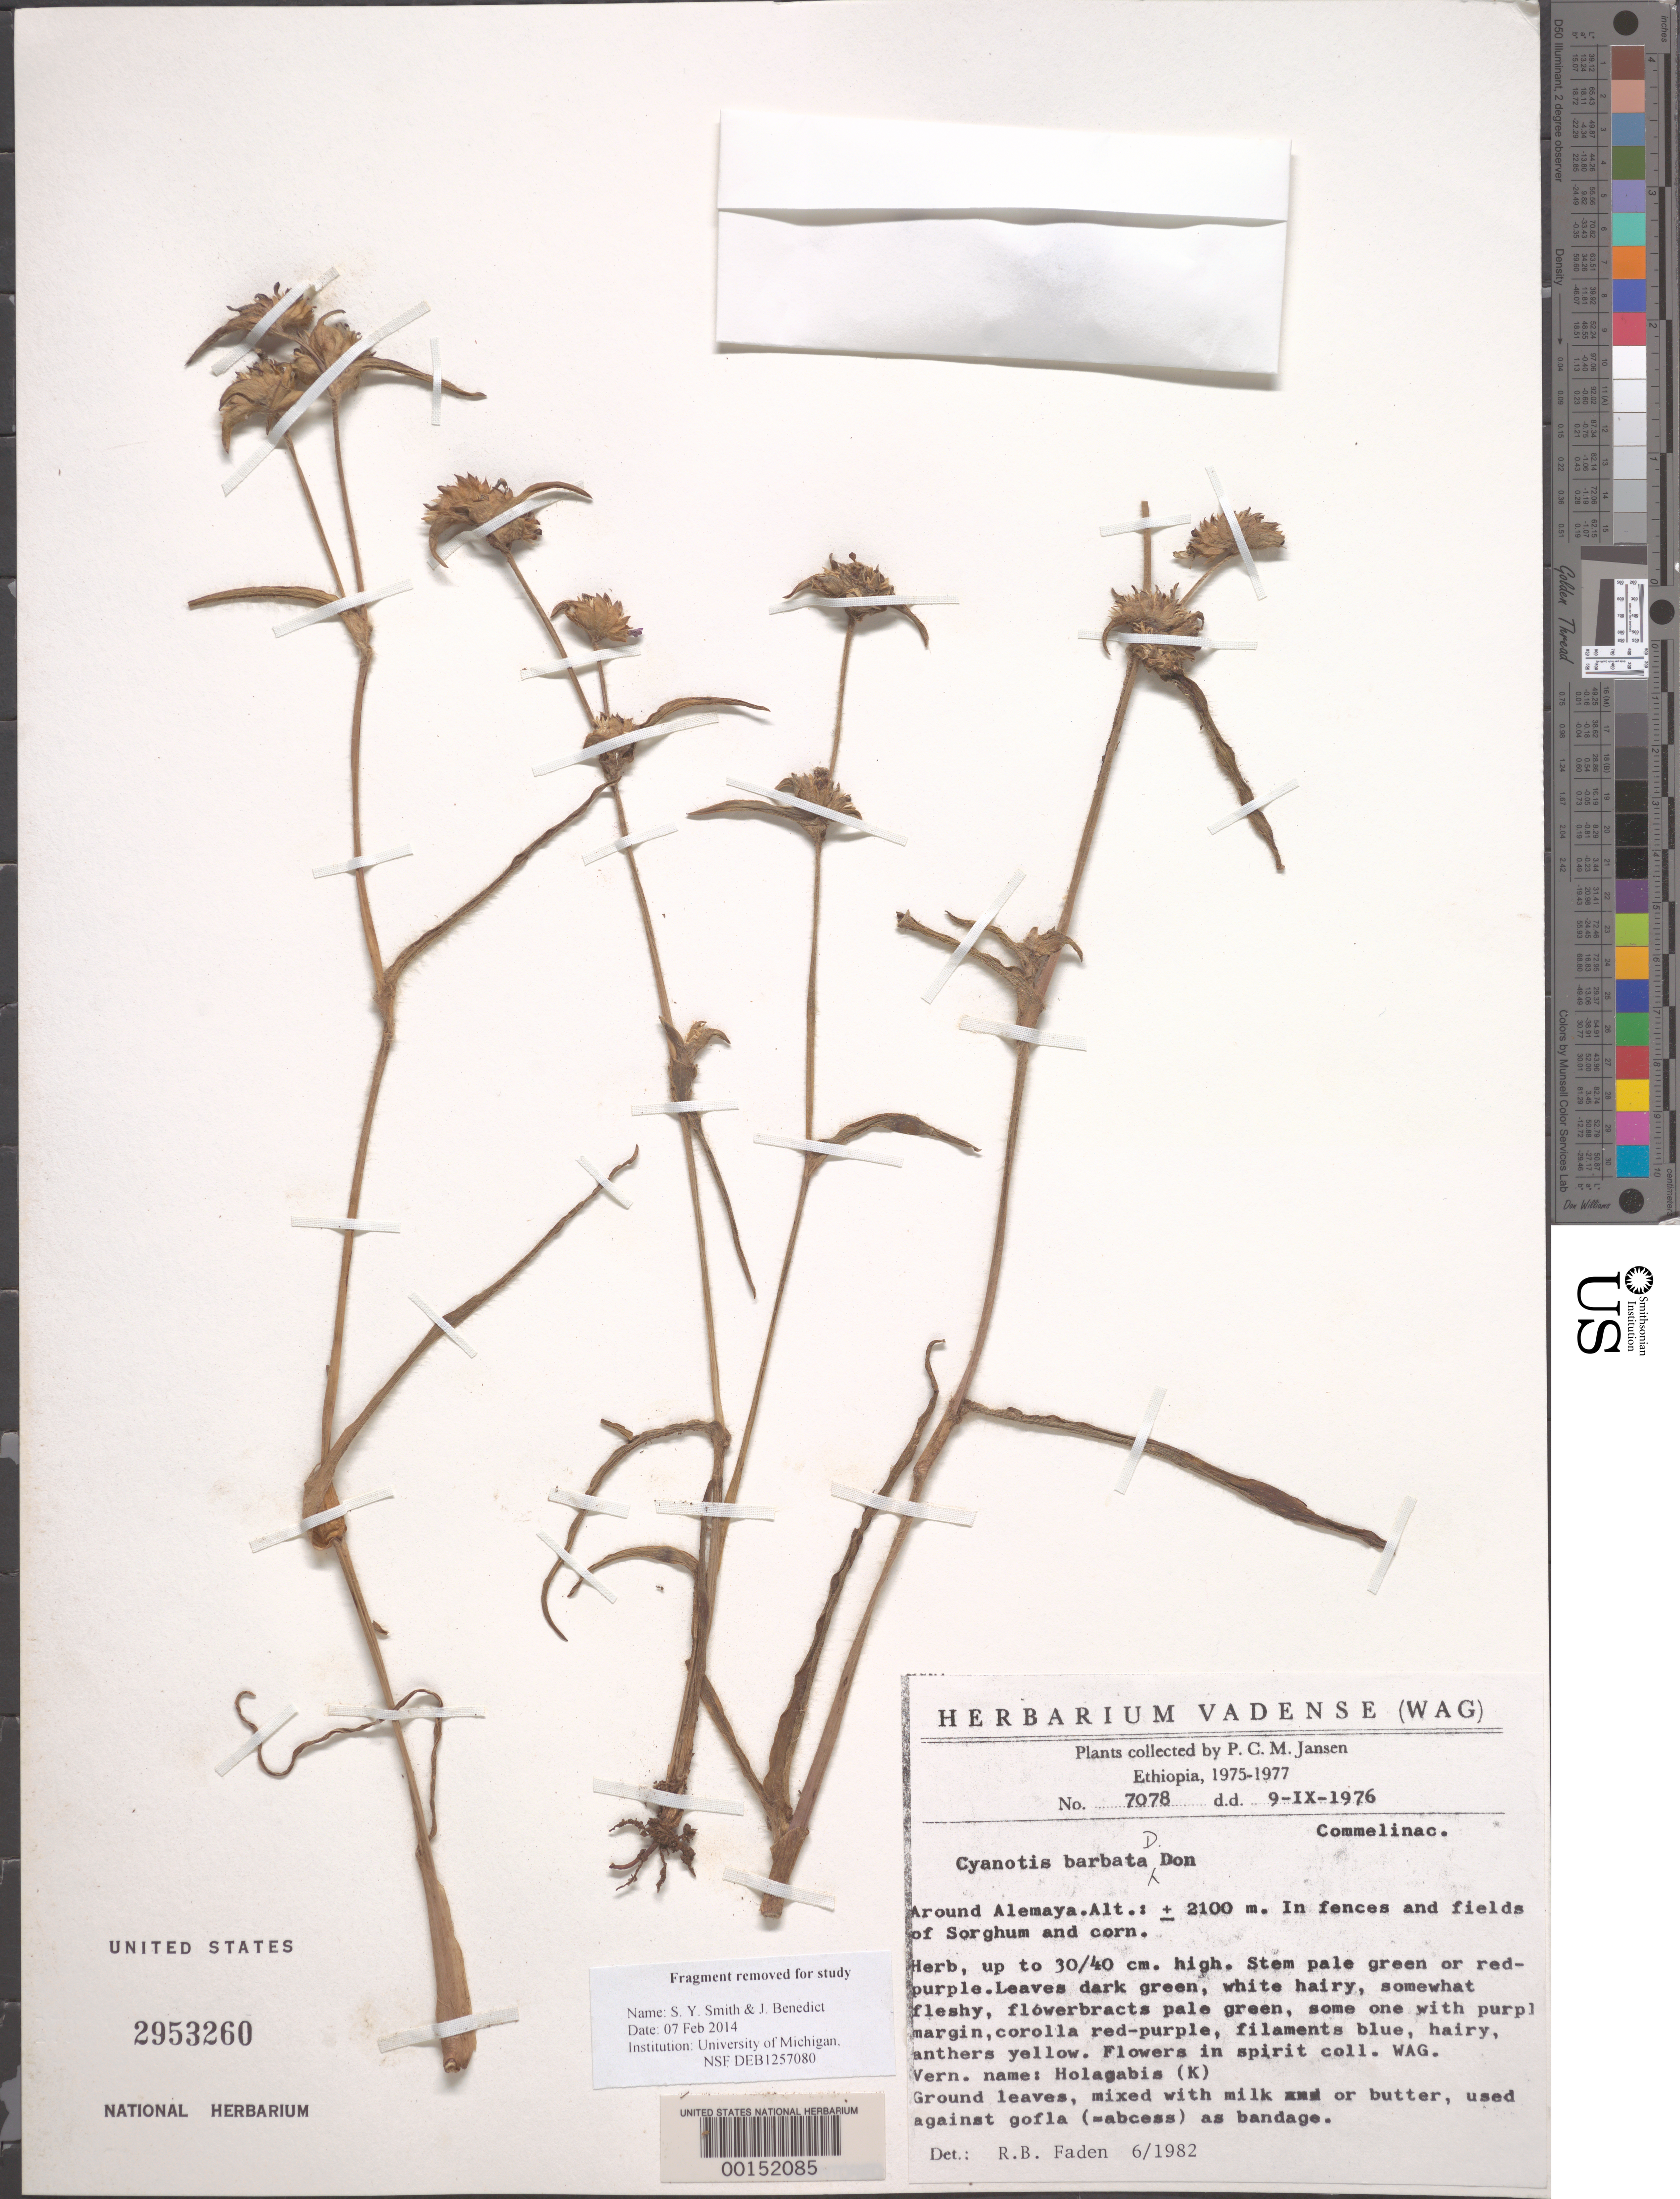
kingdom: Plantae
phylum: Tracheophyta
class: Liliopsida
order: Commelinales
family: Commelinaceae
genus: Cyanotis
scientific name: Cyanotis barbata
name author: D. Don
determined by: Faden, Robert B., (US), Smithsonian Institution - National Museum of Natural History (UNITED STATES)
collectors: P. Jansen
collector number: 7078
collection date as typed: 09 Sep 1976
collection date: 1976-09-09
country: Ethiopia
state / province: Harari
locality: Near alemaya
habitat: Fences and fields of sorghum and corn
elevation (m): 2100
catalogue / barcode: US 2953260